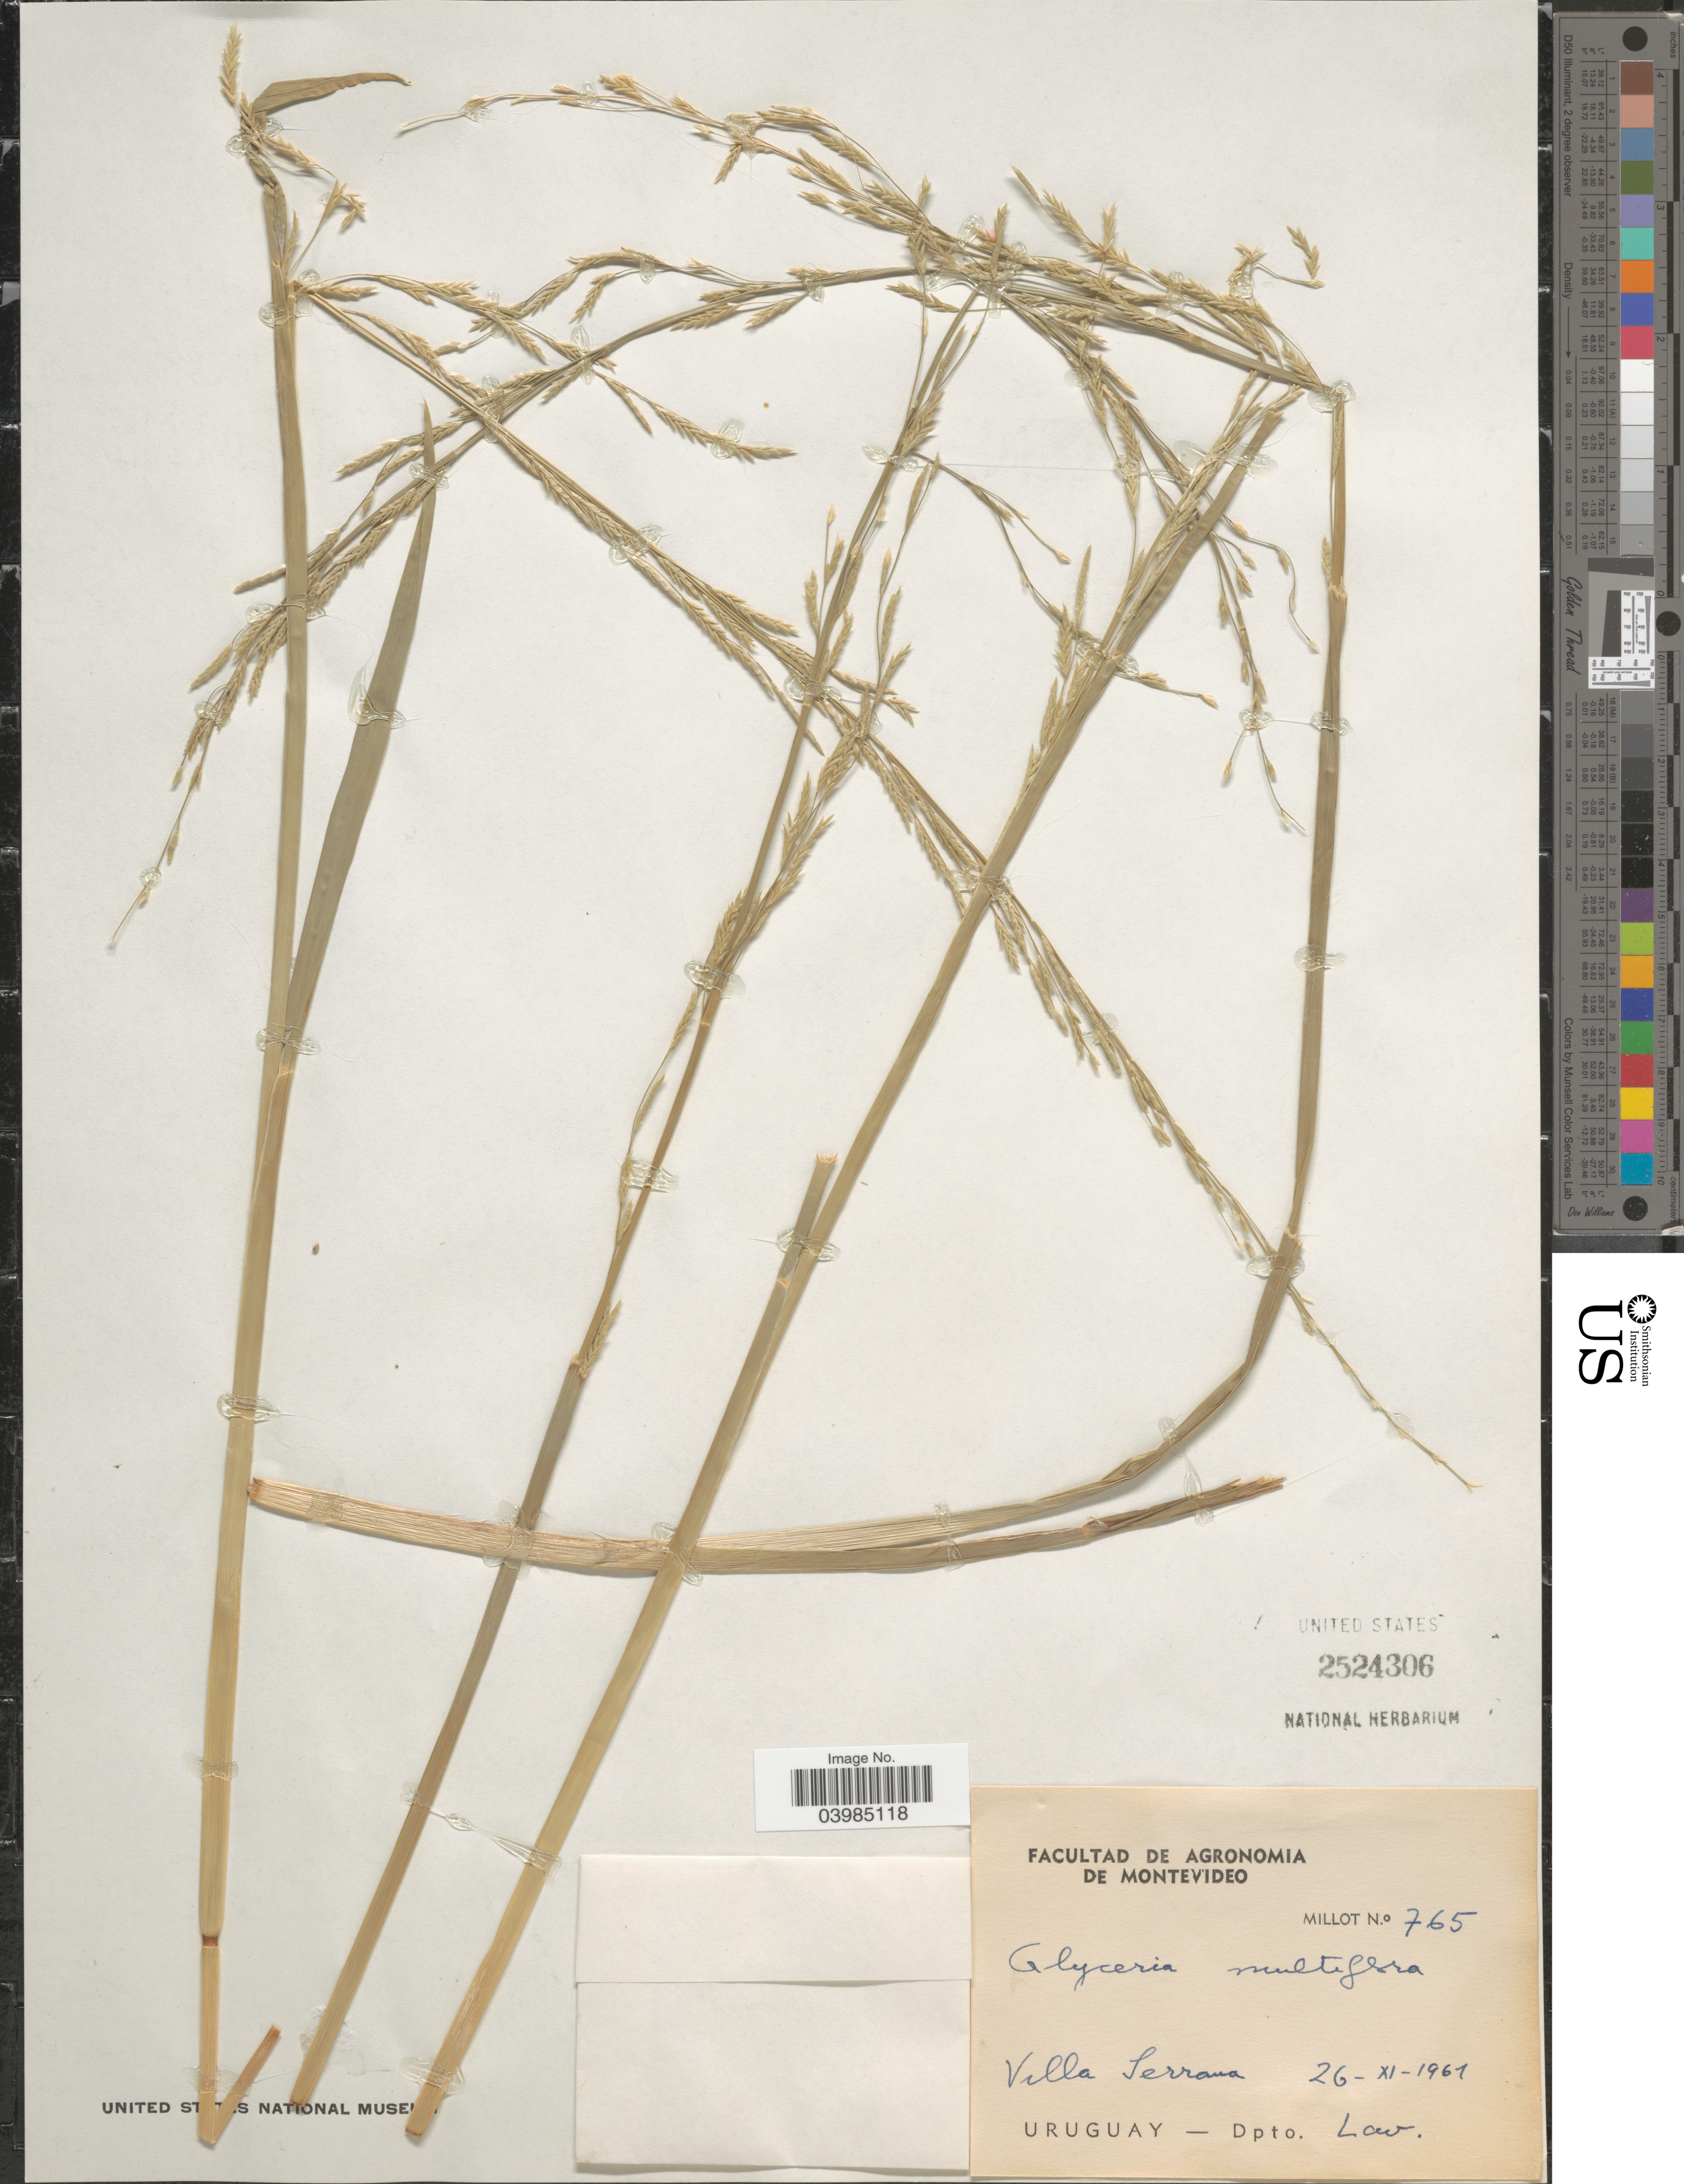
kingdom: Plantae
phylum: Tracheophyta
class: Liliopsida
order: Poales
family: Poaceae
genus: Glyceria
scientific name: Glyceria multiflora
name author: Steud.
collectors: -. Millot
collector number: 765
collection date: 1961-11-26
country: Uruguay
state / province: Lavalleja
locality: Villa Serrana. Dpto. Lav.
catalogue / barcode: US 2524306